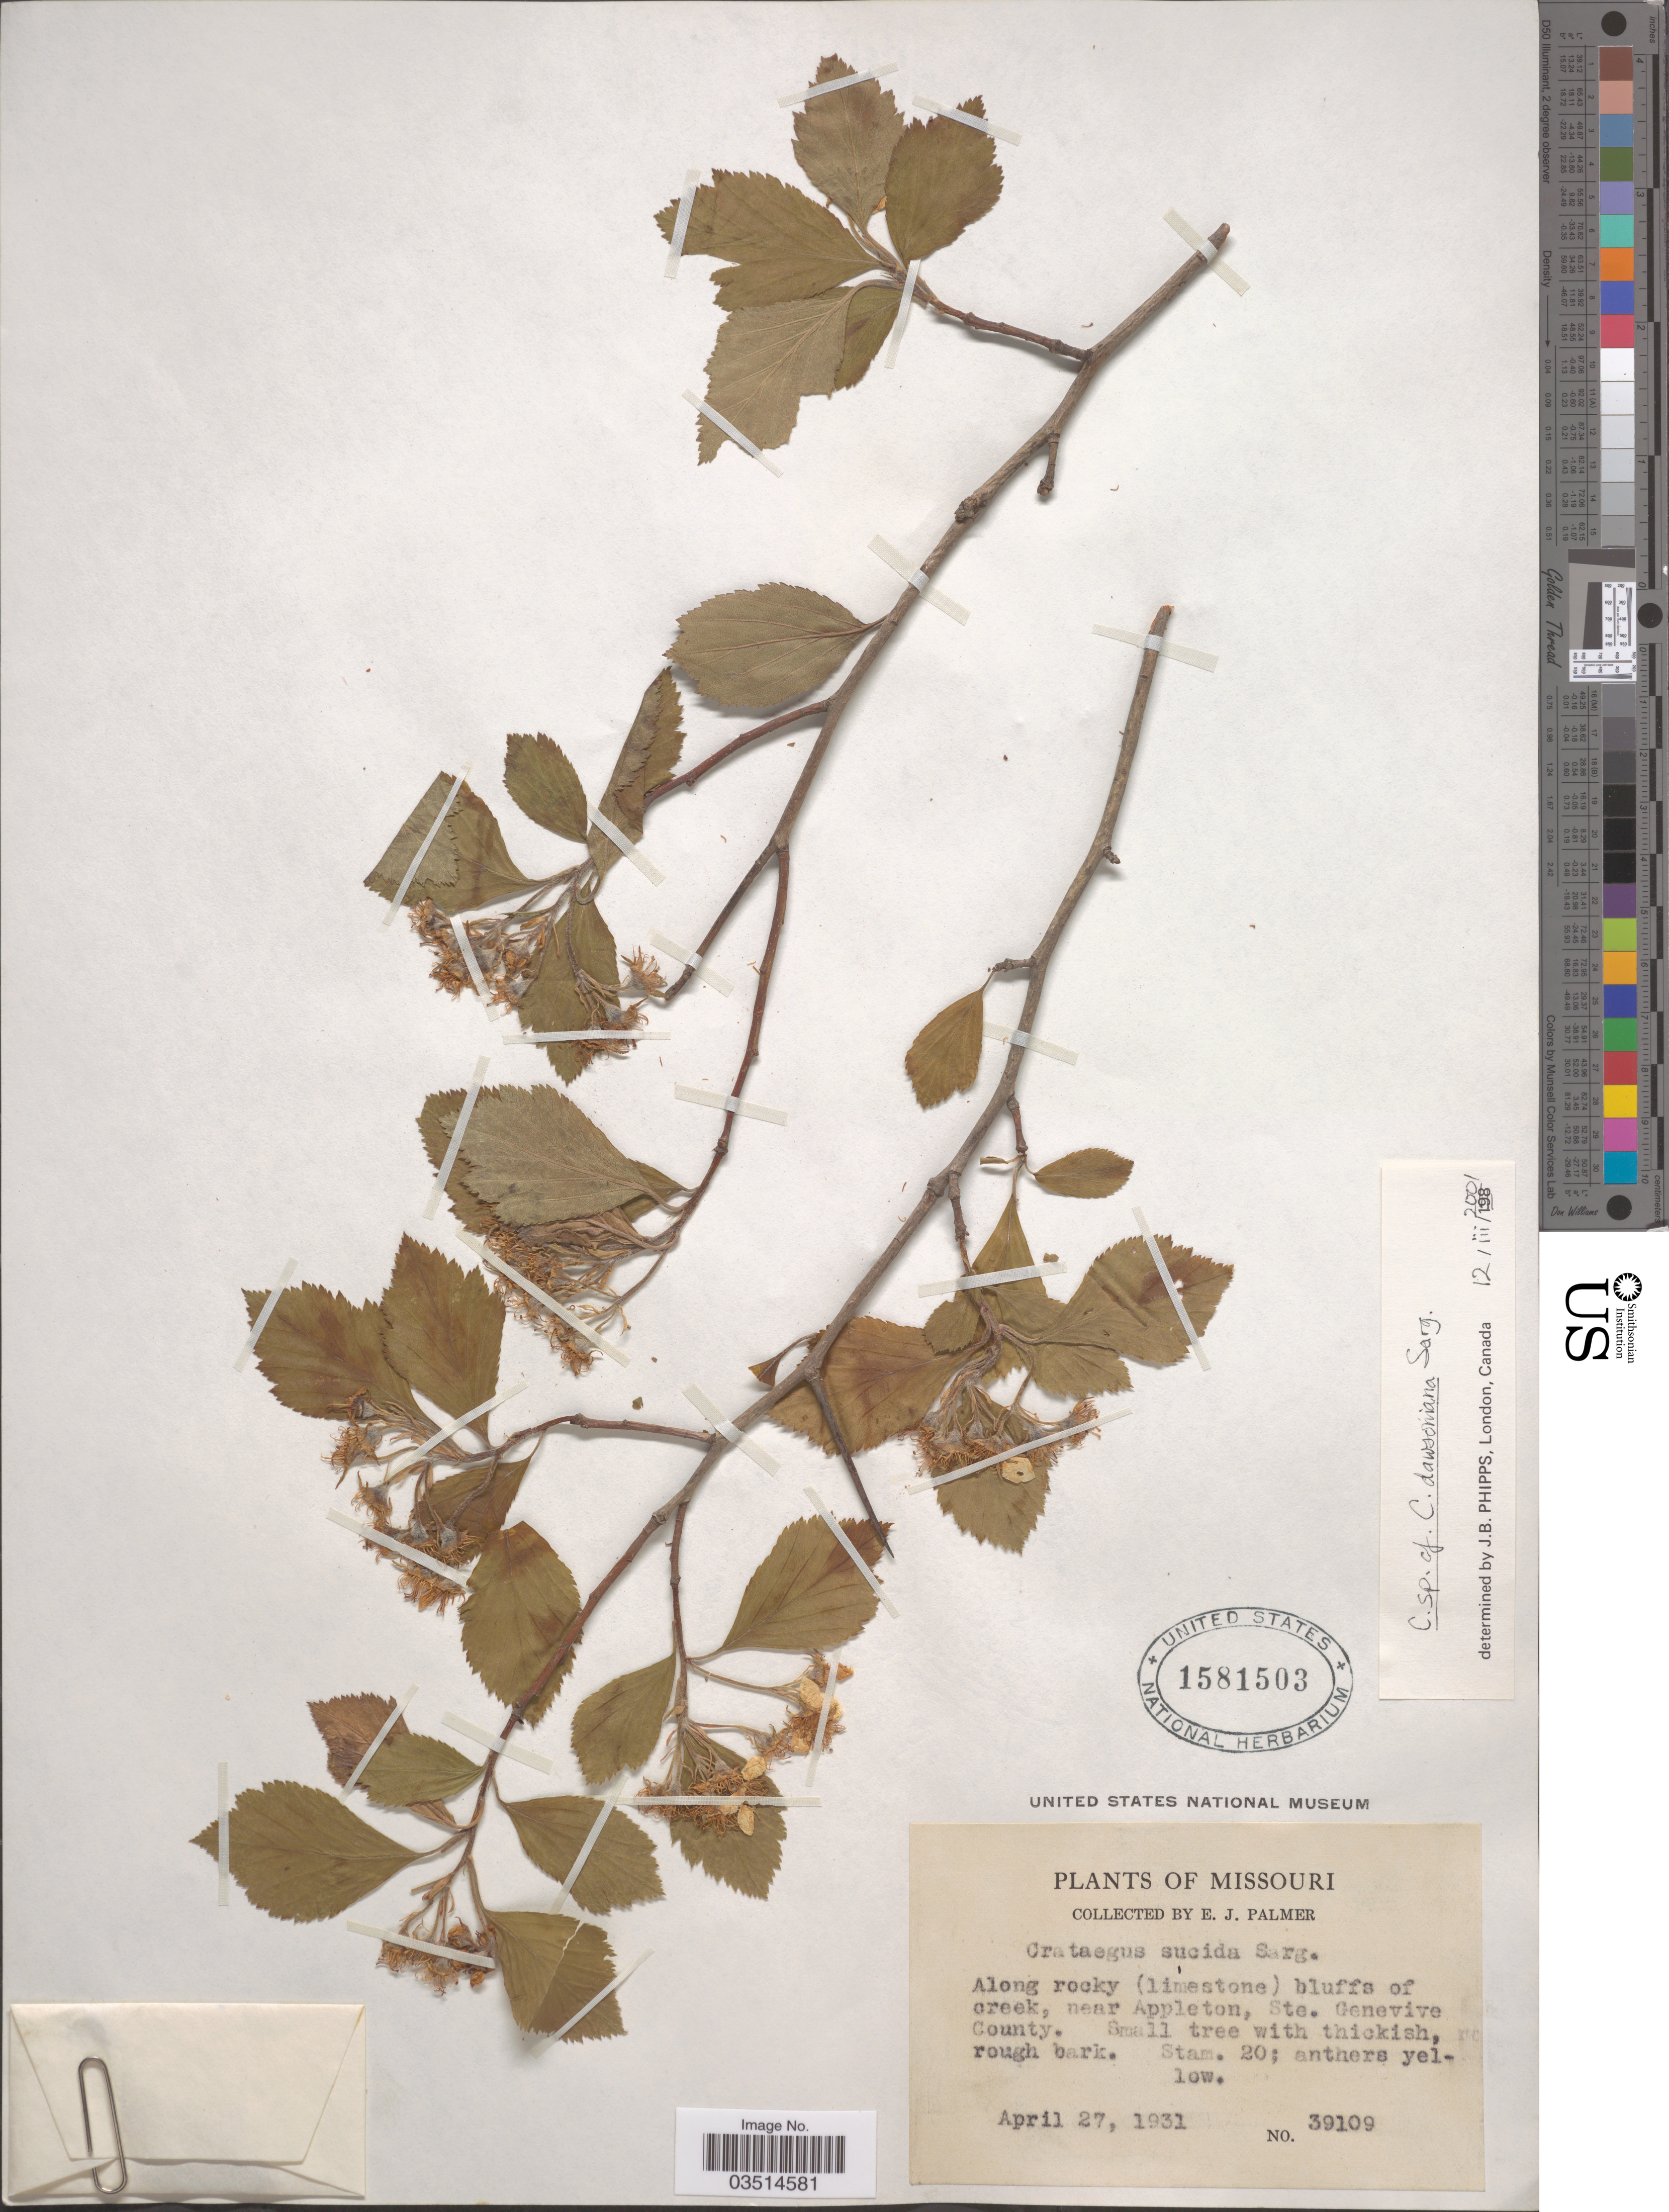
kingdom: Plantae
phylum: Tracheophyta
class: Magnoliopsida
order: Rosales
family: Rosaceae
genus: Crataegus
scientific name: Crataegus dawsoniana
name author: Sarg.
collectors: E. J. Palmer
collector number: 39109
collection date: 1931-04-27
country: United States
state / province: Missouri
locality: Along rocky (limestone) bluffs of creek, near Appleton, Ste. Genevive County.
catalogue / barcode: US 1581503